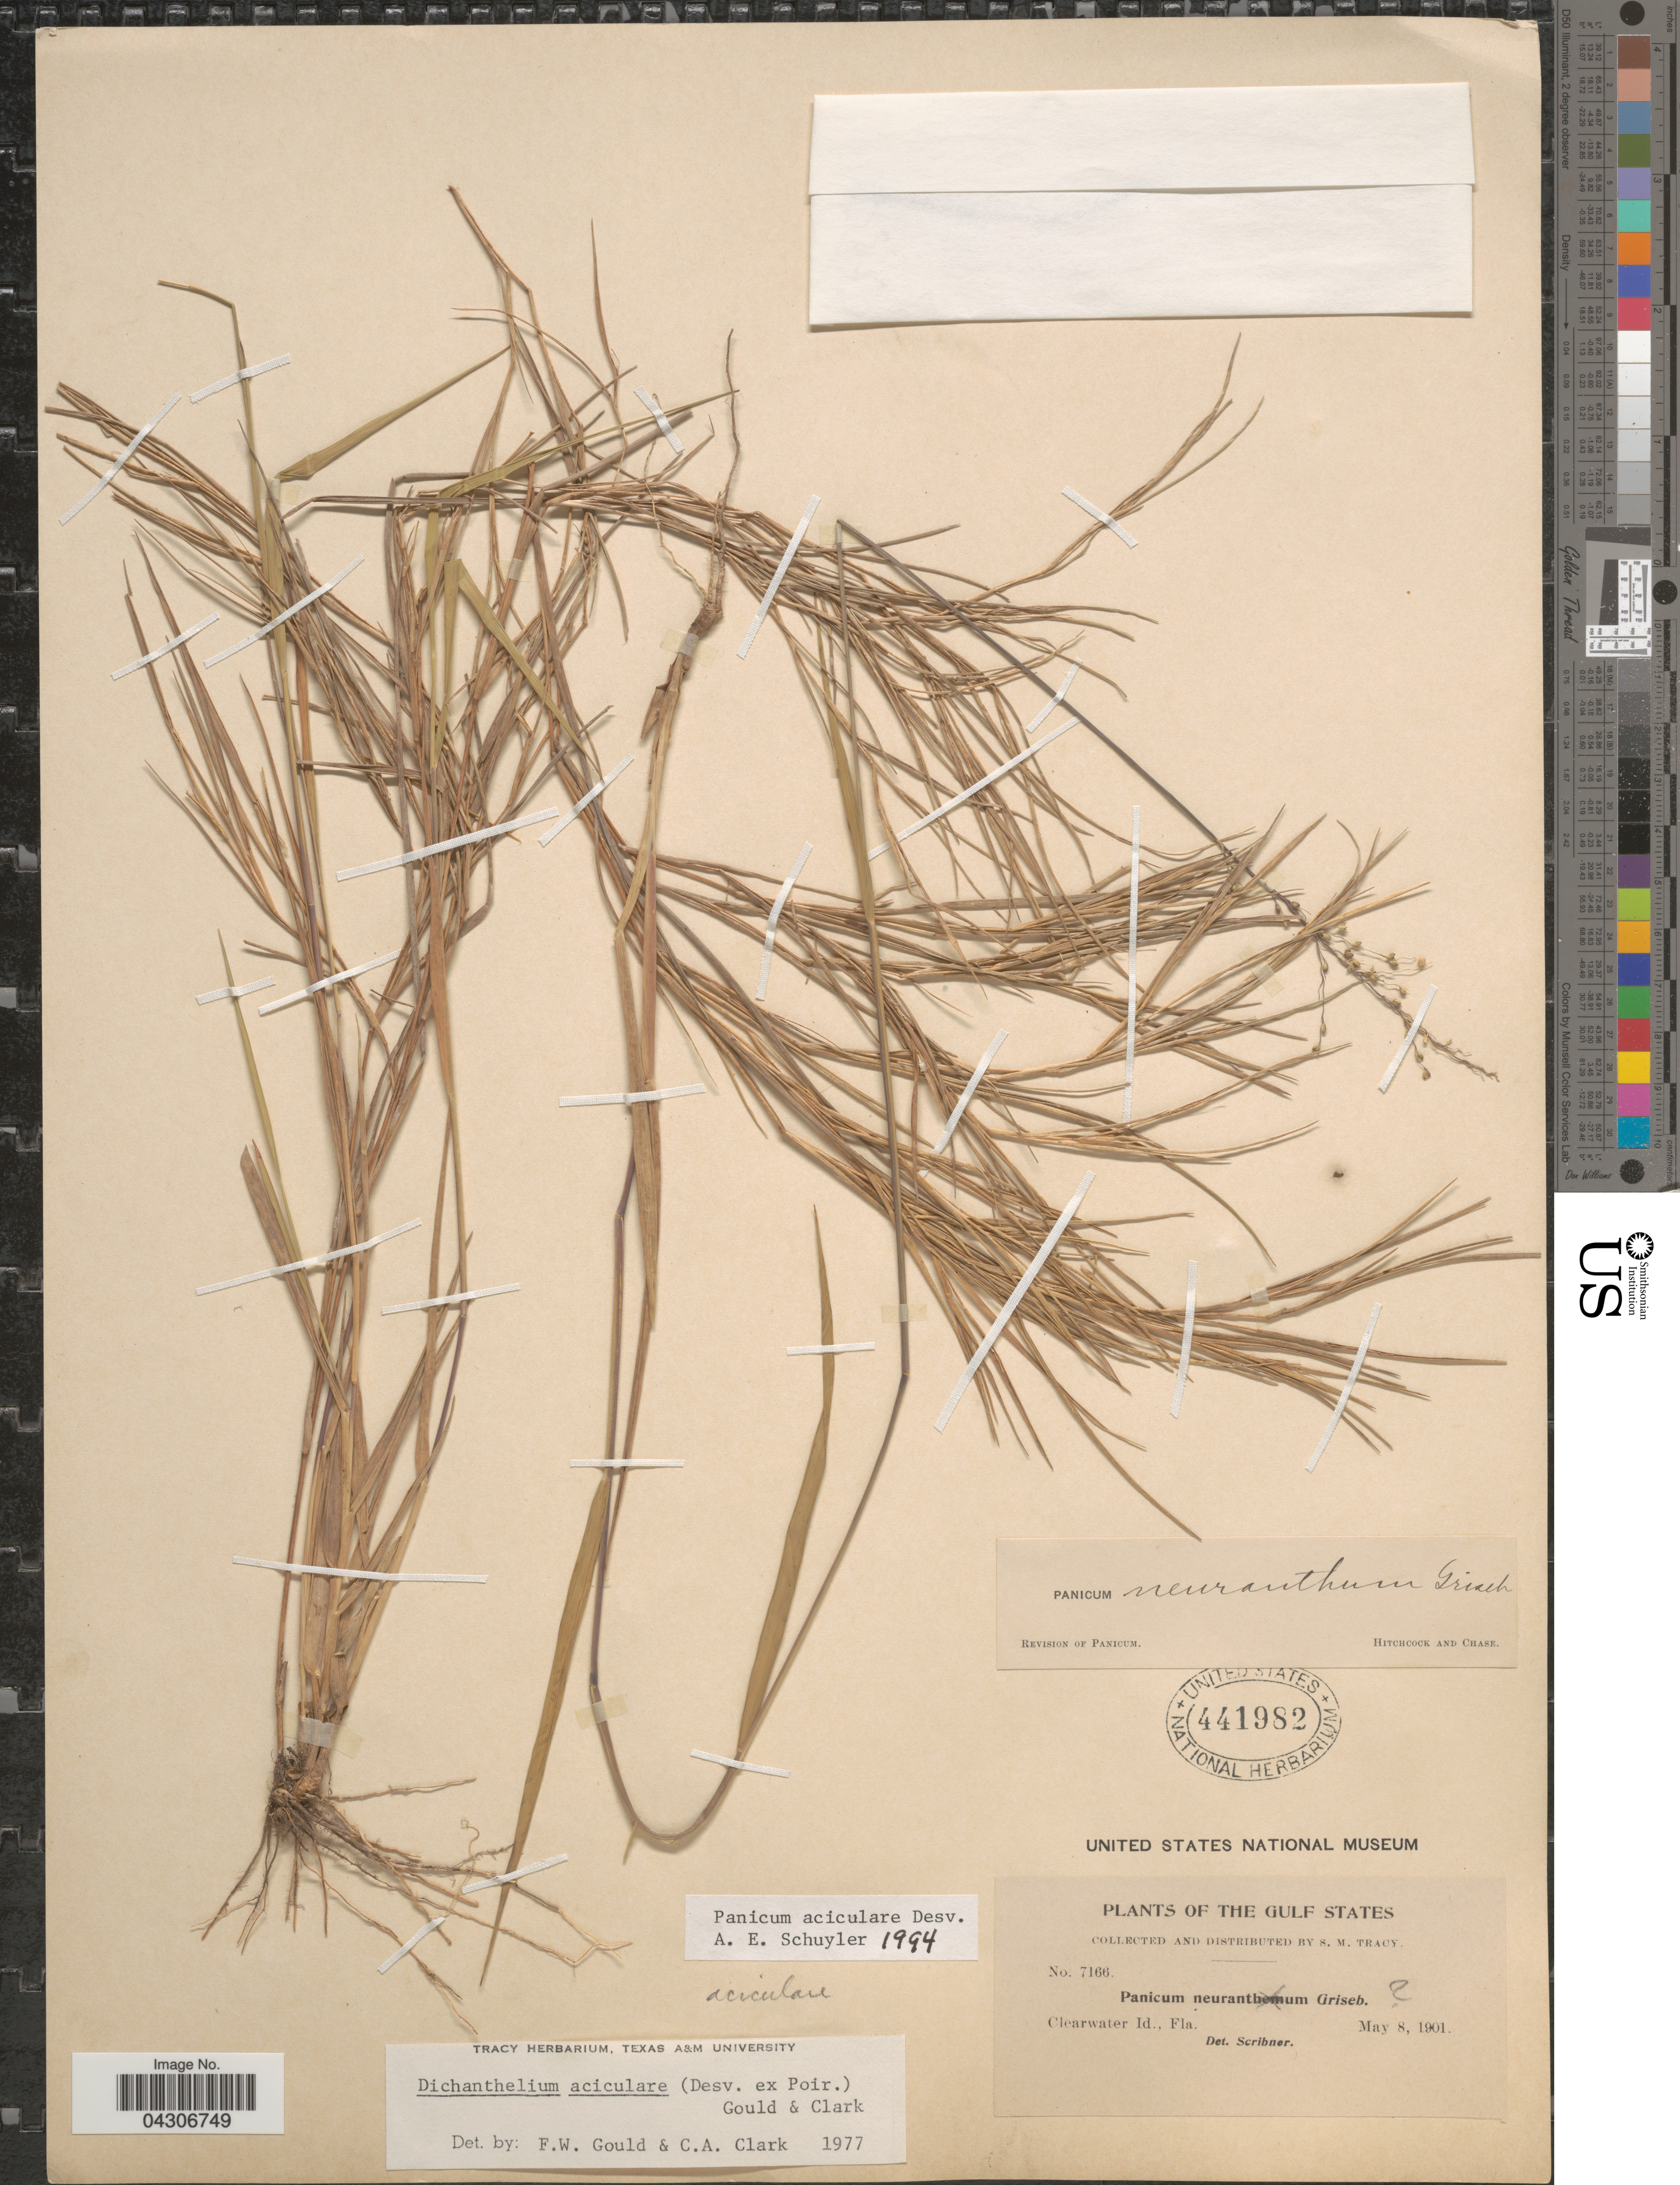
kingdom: Plantae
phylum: Tracheophyta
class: Liliopsida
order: Poales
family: Poaceae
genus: Dichanthelium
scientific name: Dichanthelium aciculare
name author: (Desv. ex Poir.) Gould & C.A. Clark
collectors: S. M. Tracy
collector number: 7166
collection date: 1901-05-08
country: United States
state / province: Florida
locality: The Gulf States. Clearwater Id.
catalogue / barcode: US 441982